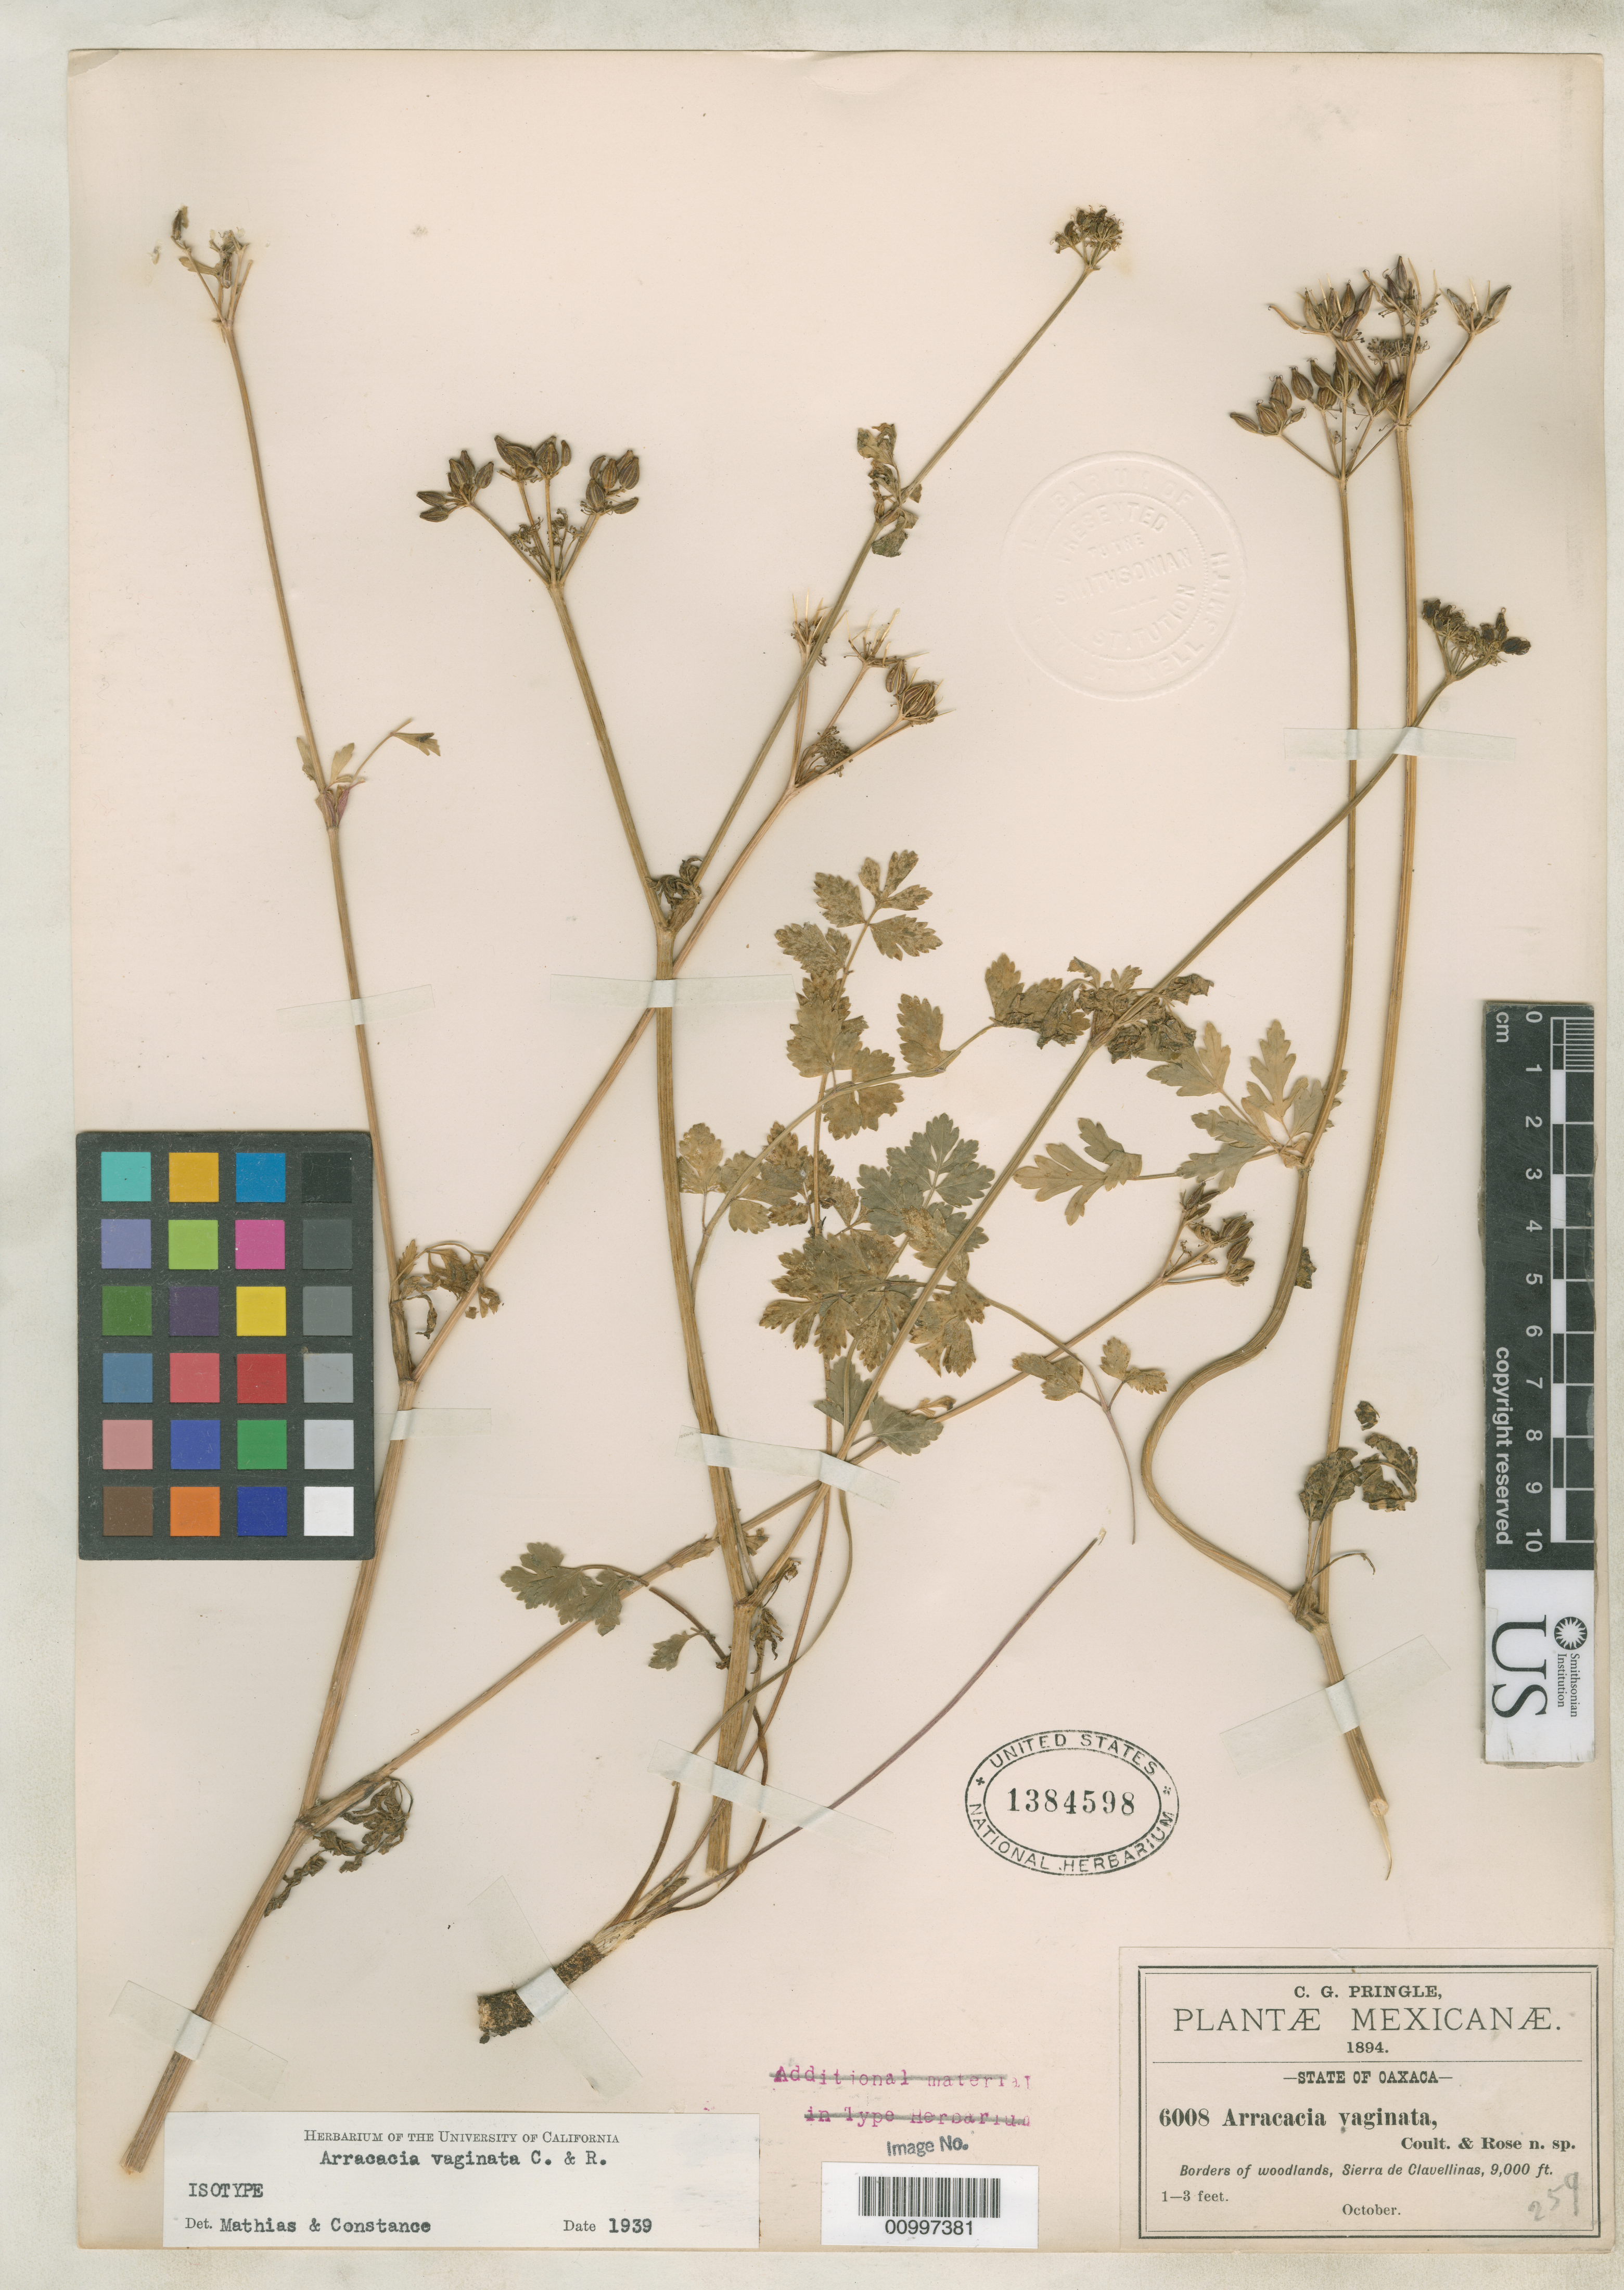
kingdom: Plantae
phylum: Tracheophyta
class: Magnoliopsida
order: Apiales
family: Apiaceae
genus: Arracacia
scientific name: Arracacia vaginata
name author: J.M. Coult. & Rose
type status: Type Collection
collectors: C. G. Pringle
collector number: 6008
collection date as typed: Oct 1894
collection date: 1894-10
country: Mexico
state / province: Oaxaca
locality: Sierra de Clavellinas.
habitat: Borders of woodlands.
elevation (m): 2743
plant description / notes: From the herbarium of J. Donnell Smith.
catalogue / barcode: US 1384598